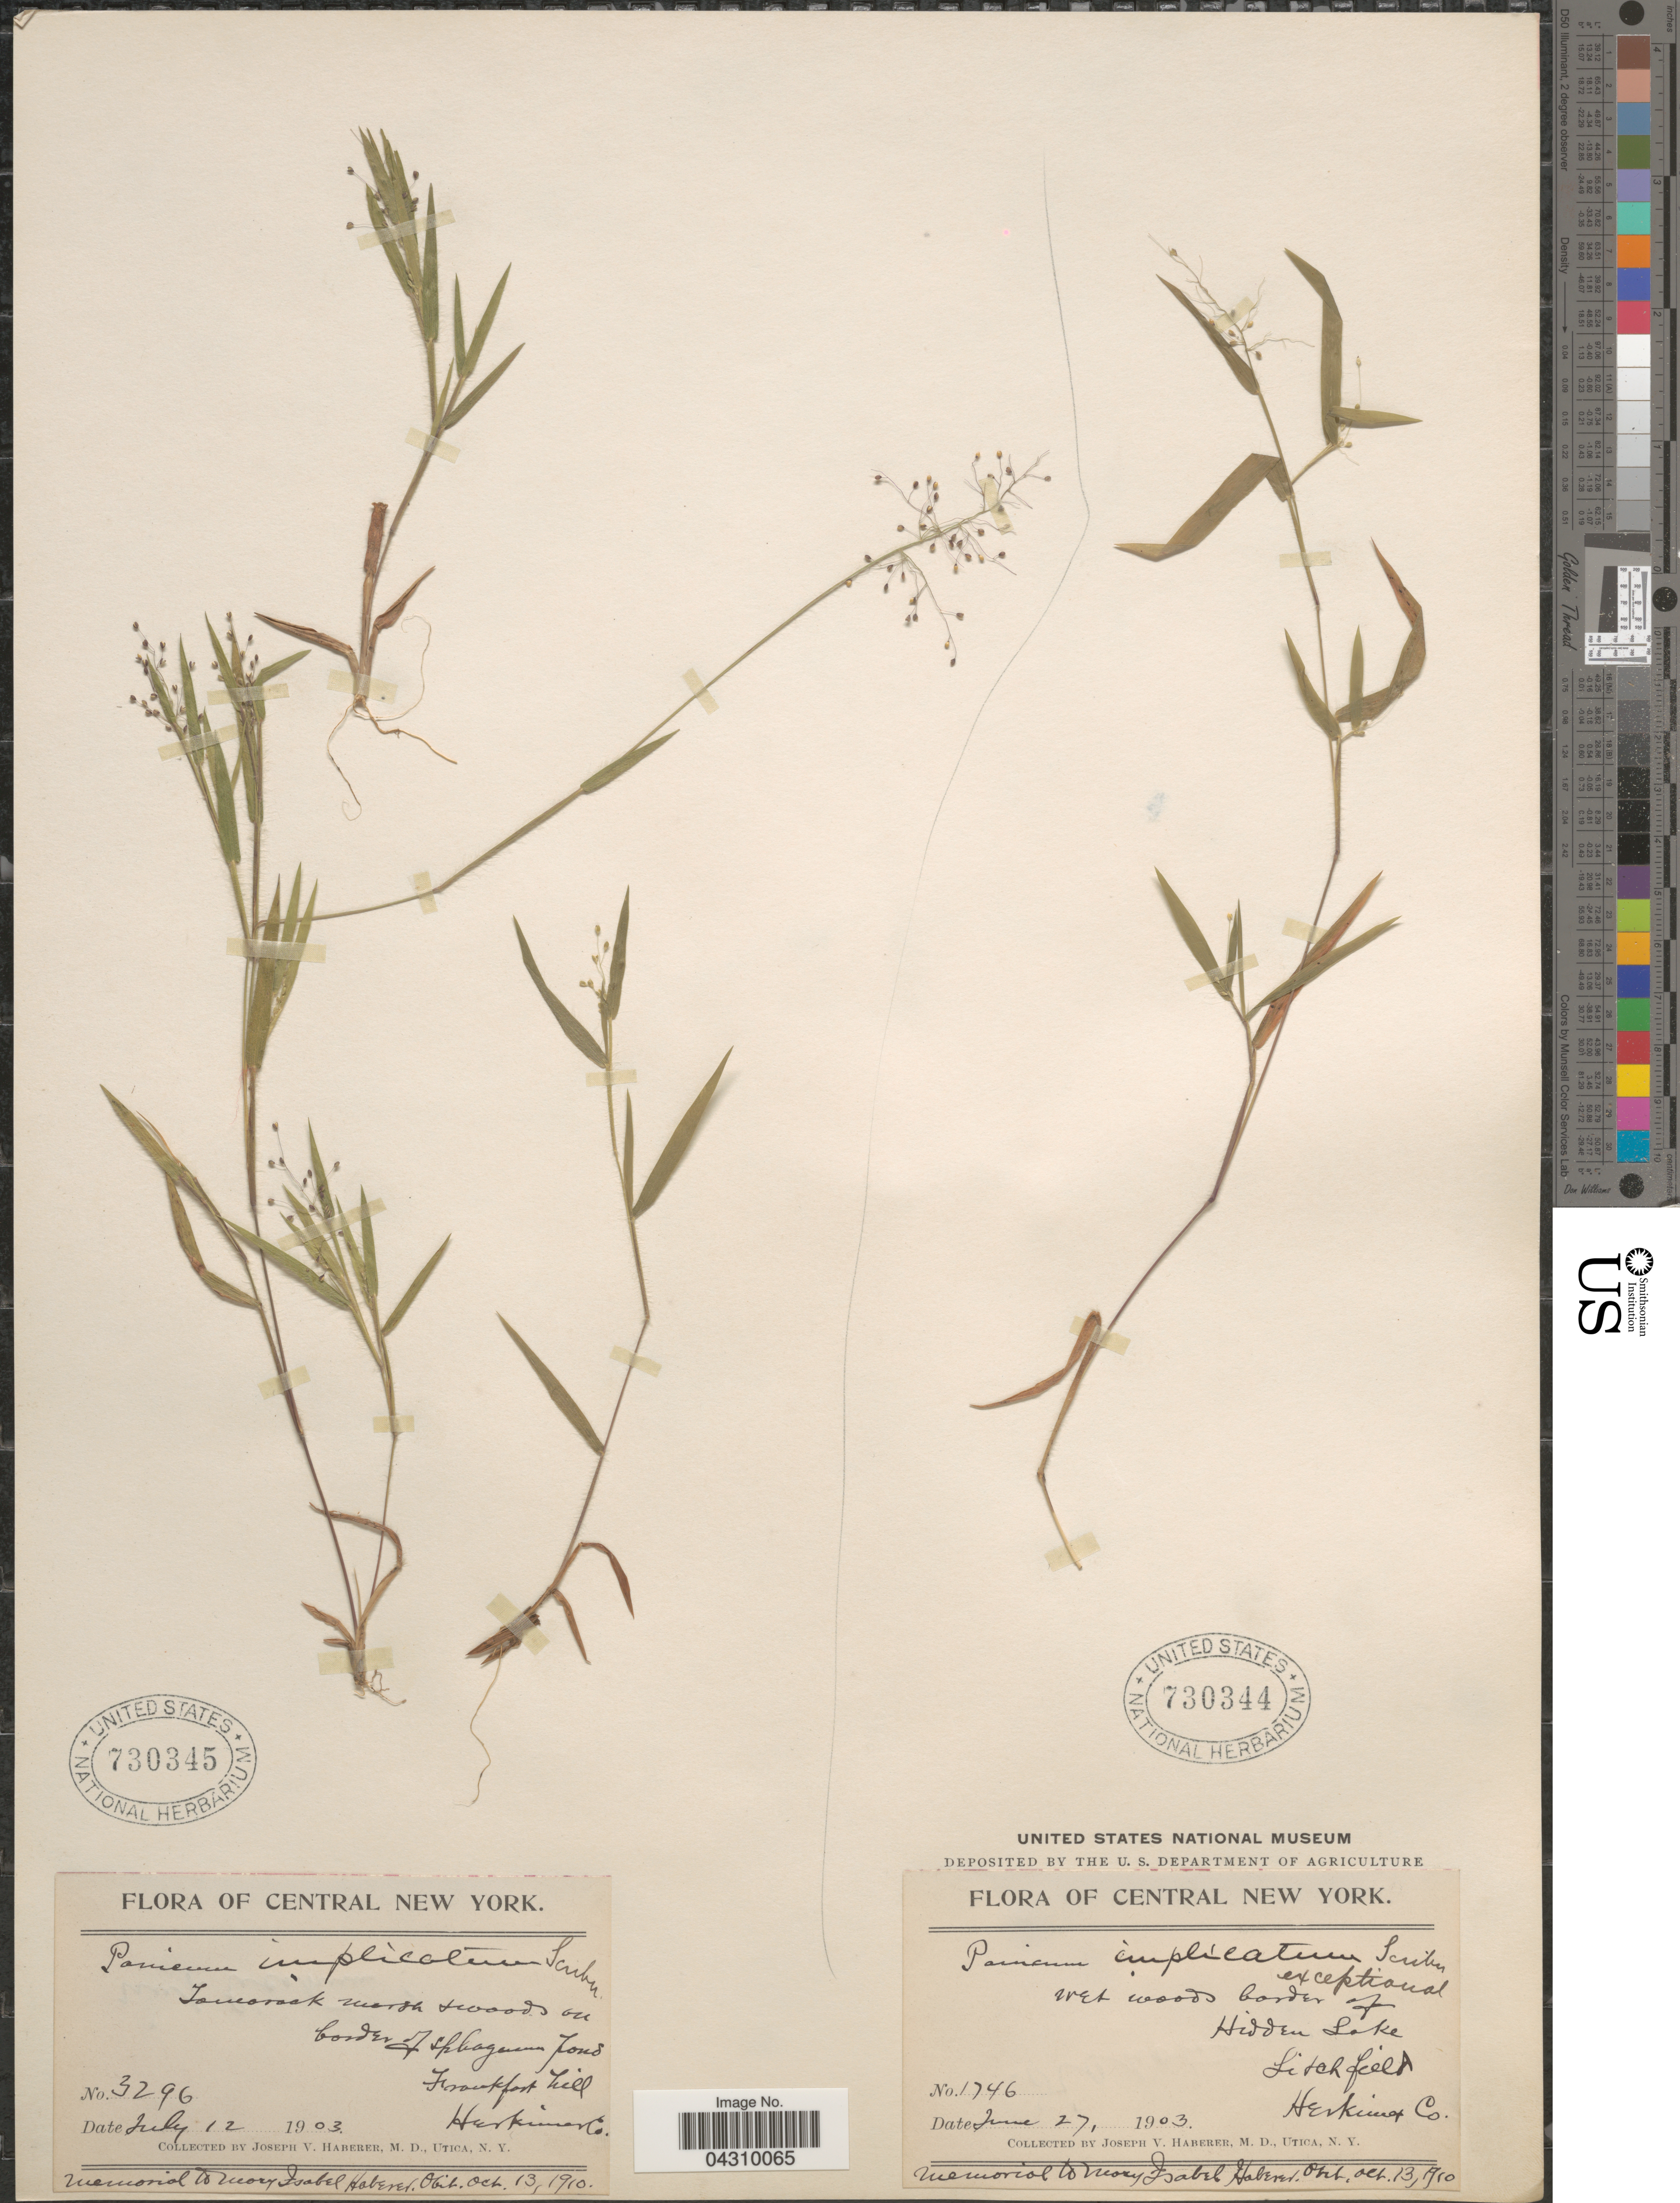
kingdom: Plantae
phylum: Tracheophyta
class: Liliopsida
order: Poales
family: Poaceae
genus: Dichanthelium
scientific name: Dichanthelium acuminatum var. acuminatum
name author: (Sw.) Gould & C.A. Clark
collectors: J. V. Haberer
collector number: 1746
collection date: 1903-06-27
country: United States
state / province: New York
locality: Central New York. Hidden Lake. Litchfield. Herkimer Co.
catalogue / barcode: US 730344-2